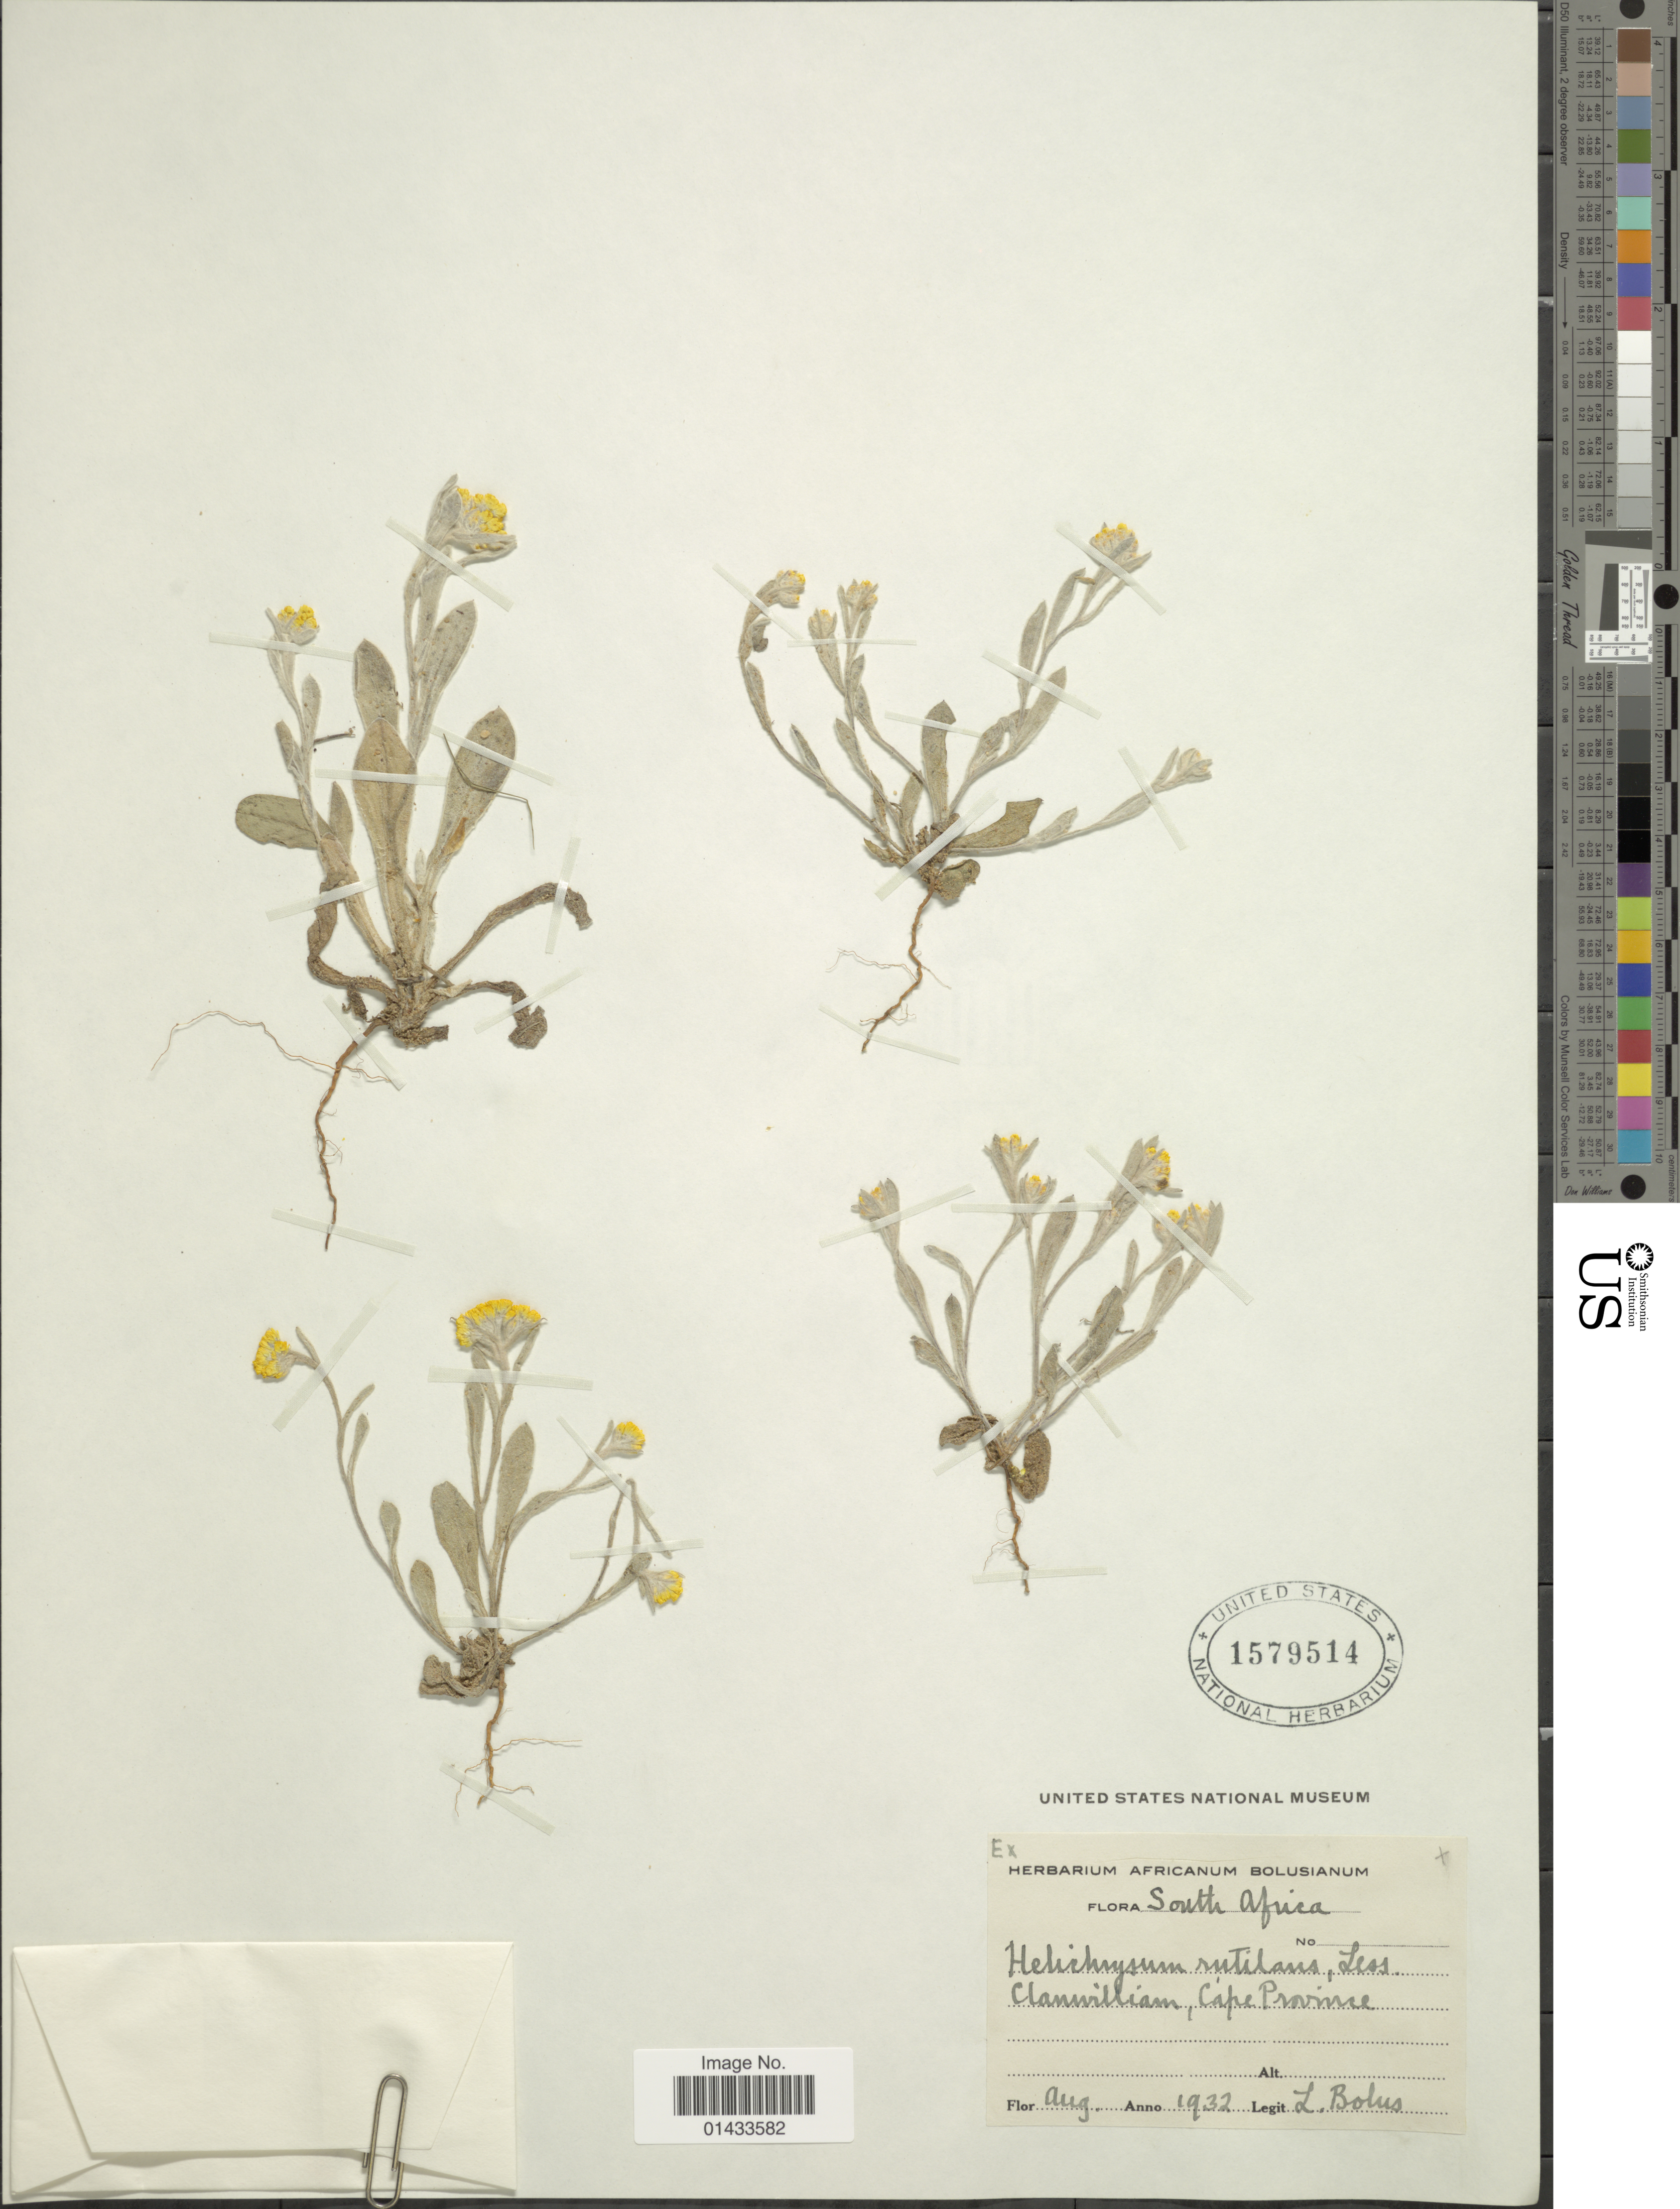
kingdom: Plantae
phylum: Tracheophyta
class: Magnoliopsida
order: Asterales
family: Asteraceae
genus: Helichrysum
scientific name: Helichrysum rutilans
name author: (L.) D. Don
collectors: L. Bolus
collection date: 1932-08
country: South Africa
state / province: Western Cape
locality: Clanwilliam, Cape Province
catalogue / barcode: US 1579514